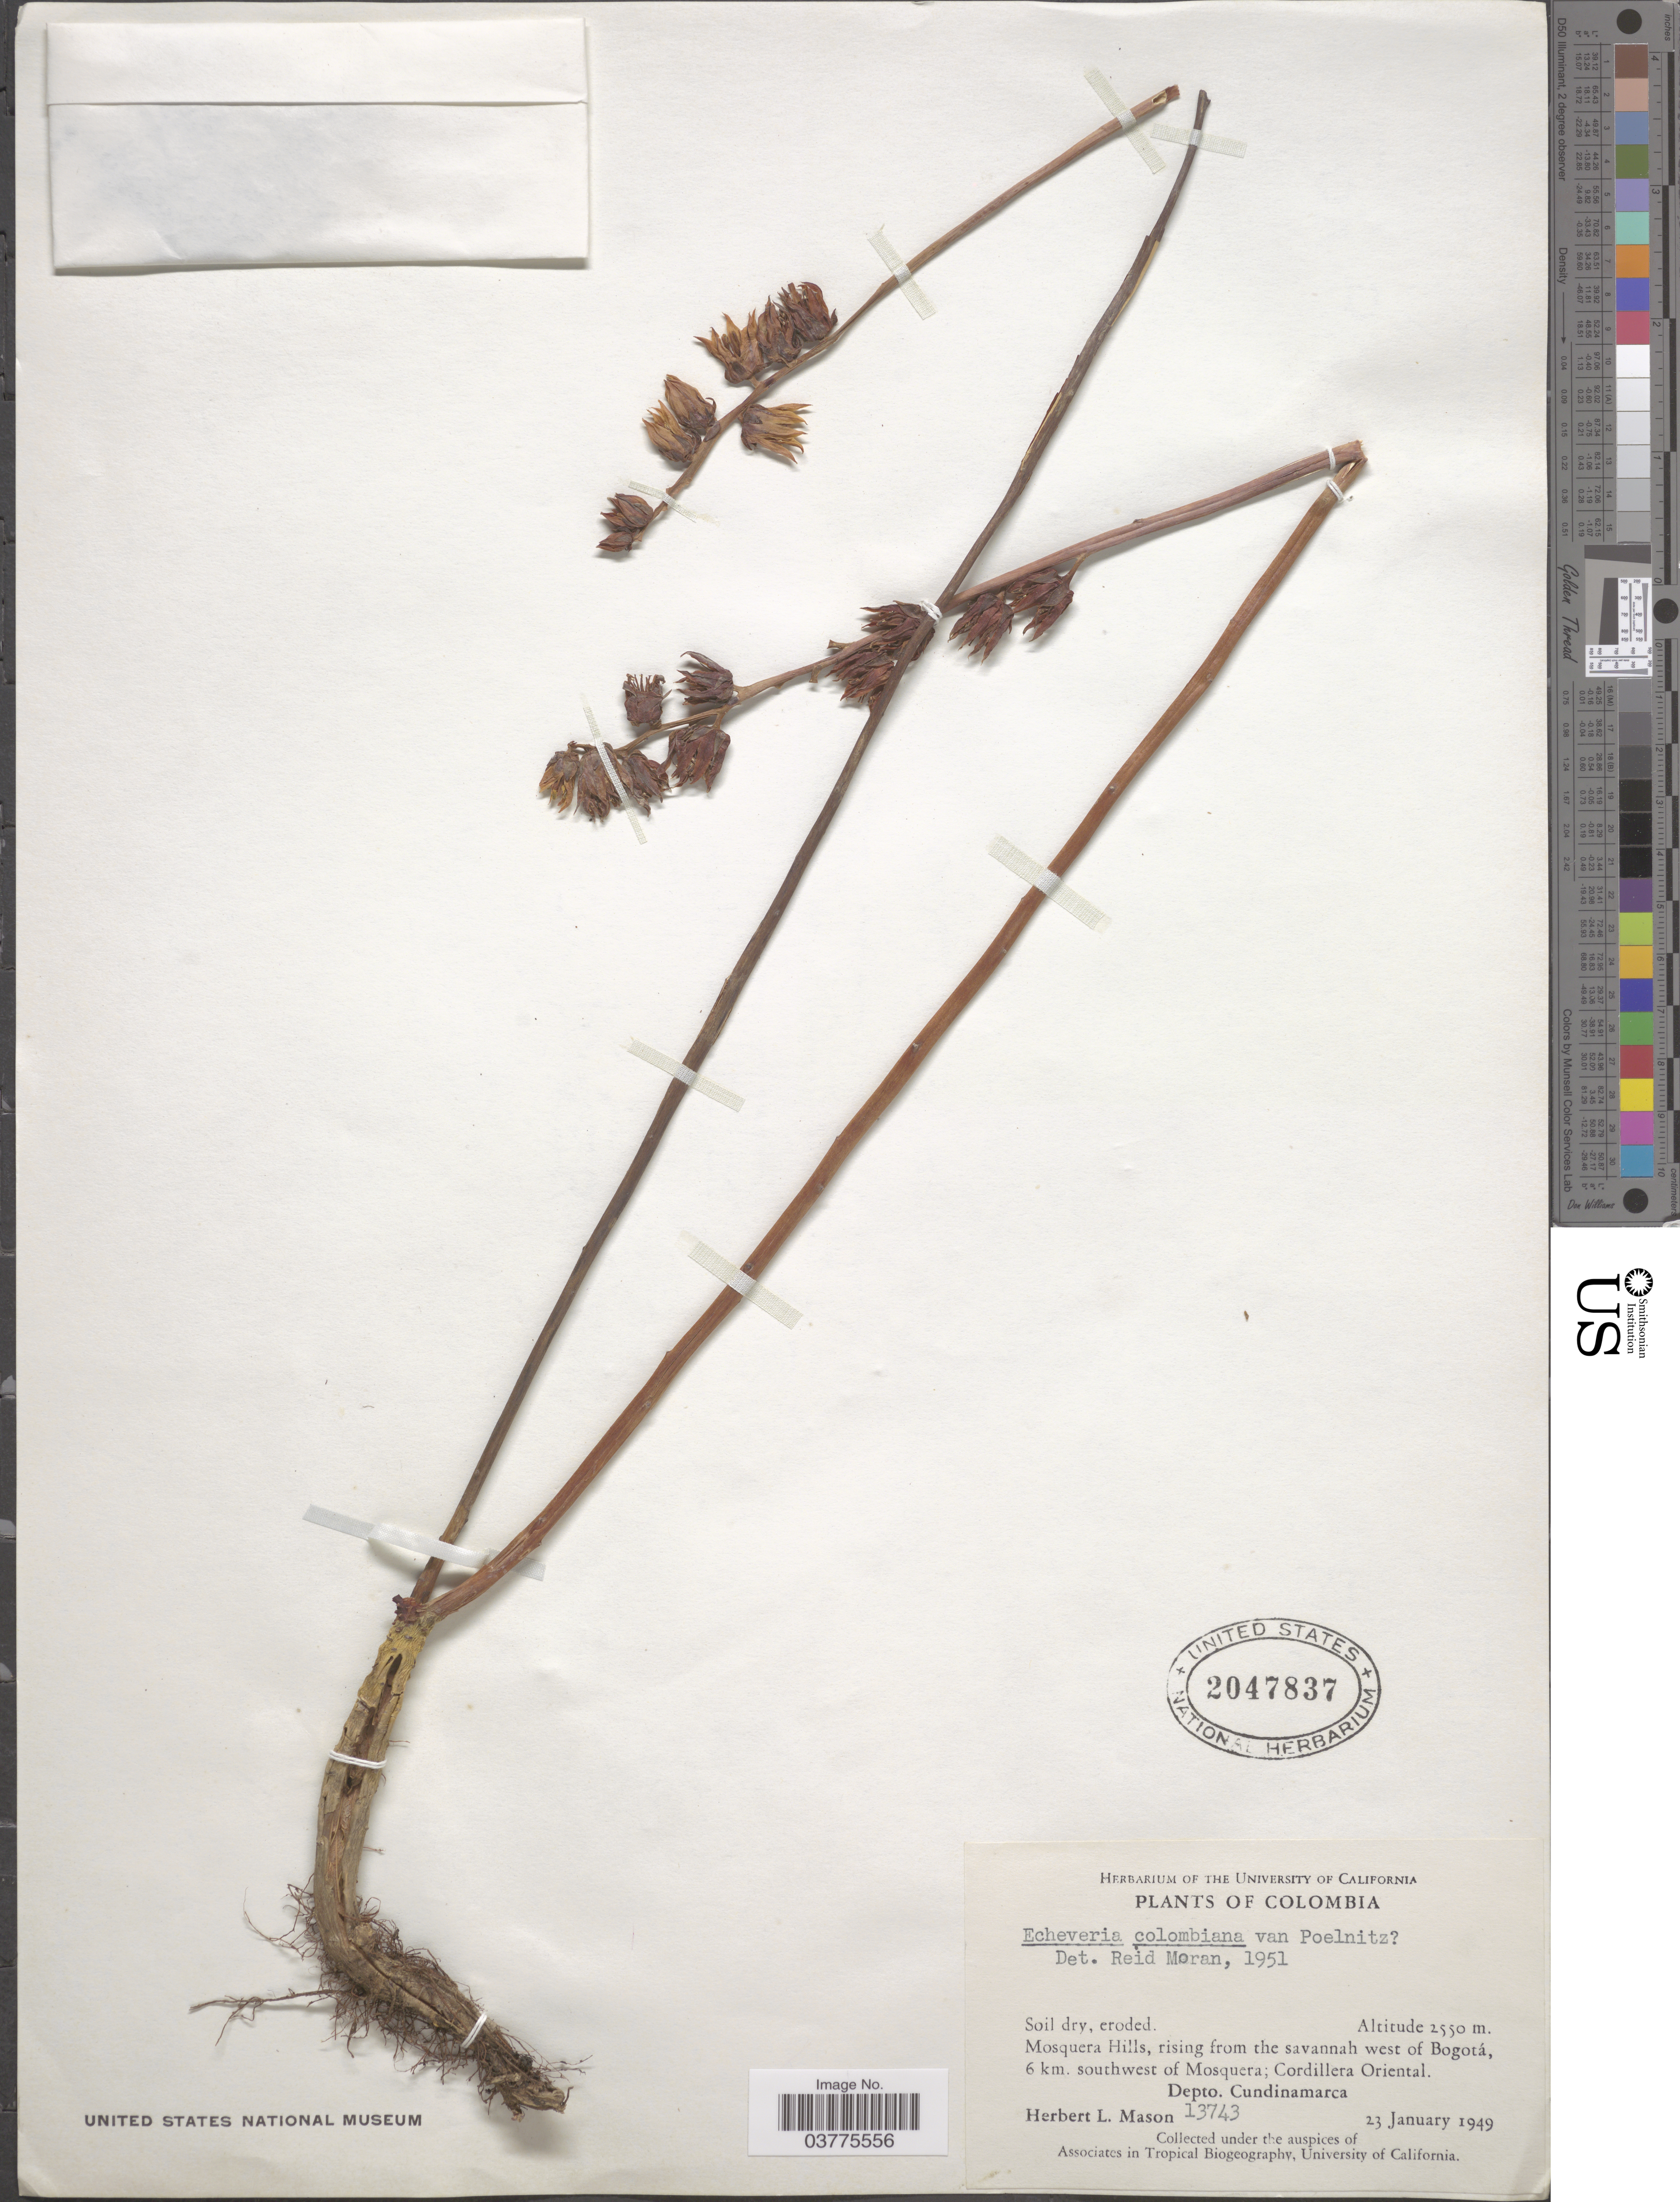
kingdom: Plantae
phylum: Tracheophyta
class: Magnoliopsida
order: Saxifragales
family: Crassulaceae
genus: Echeveria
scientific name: Echeveria columbiana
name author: Poelln.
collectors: H. L. Mason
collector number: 13743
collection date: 1949-01-23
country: Colombia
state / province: Cundinamarca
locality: Mosquera Hills, rising from the savannah west of Bogotá, 6 km. southwest of Mosquera; Cordillera Oriental. Depto. Cundinamarca.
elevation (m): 2550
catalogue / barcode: US 2047837